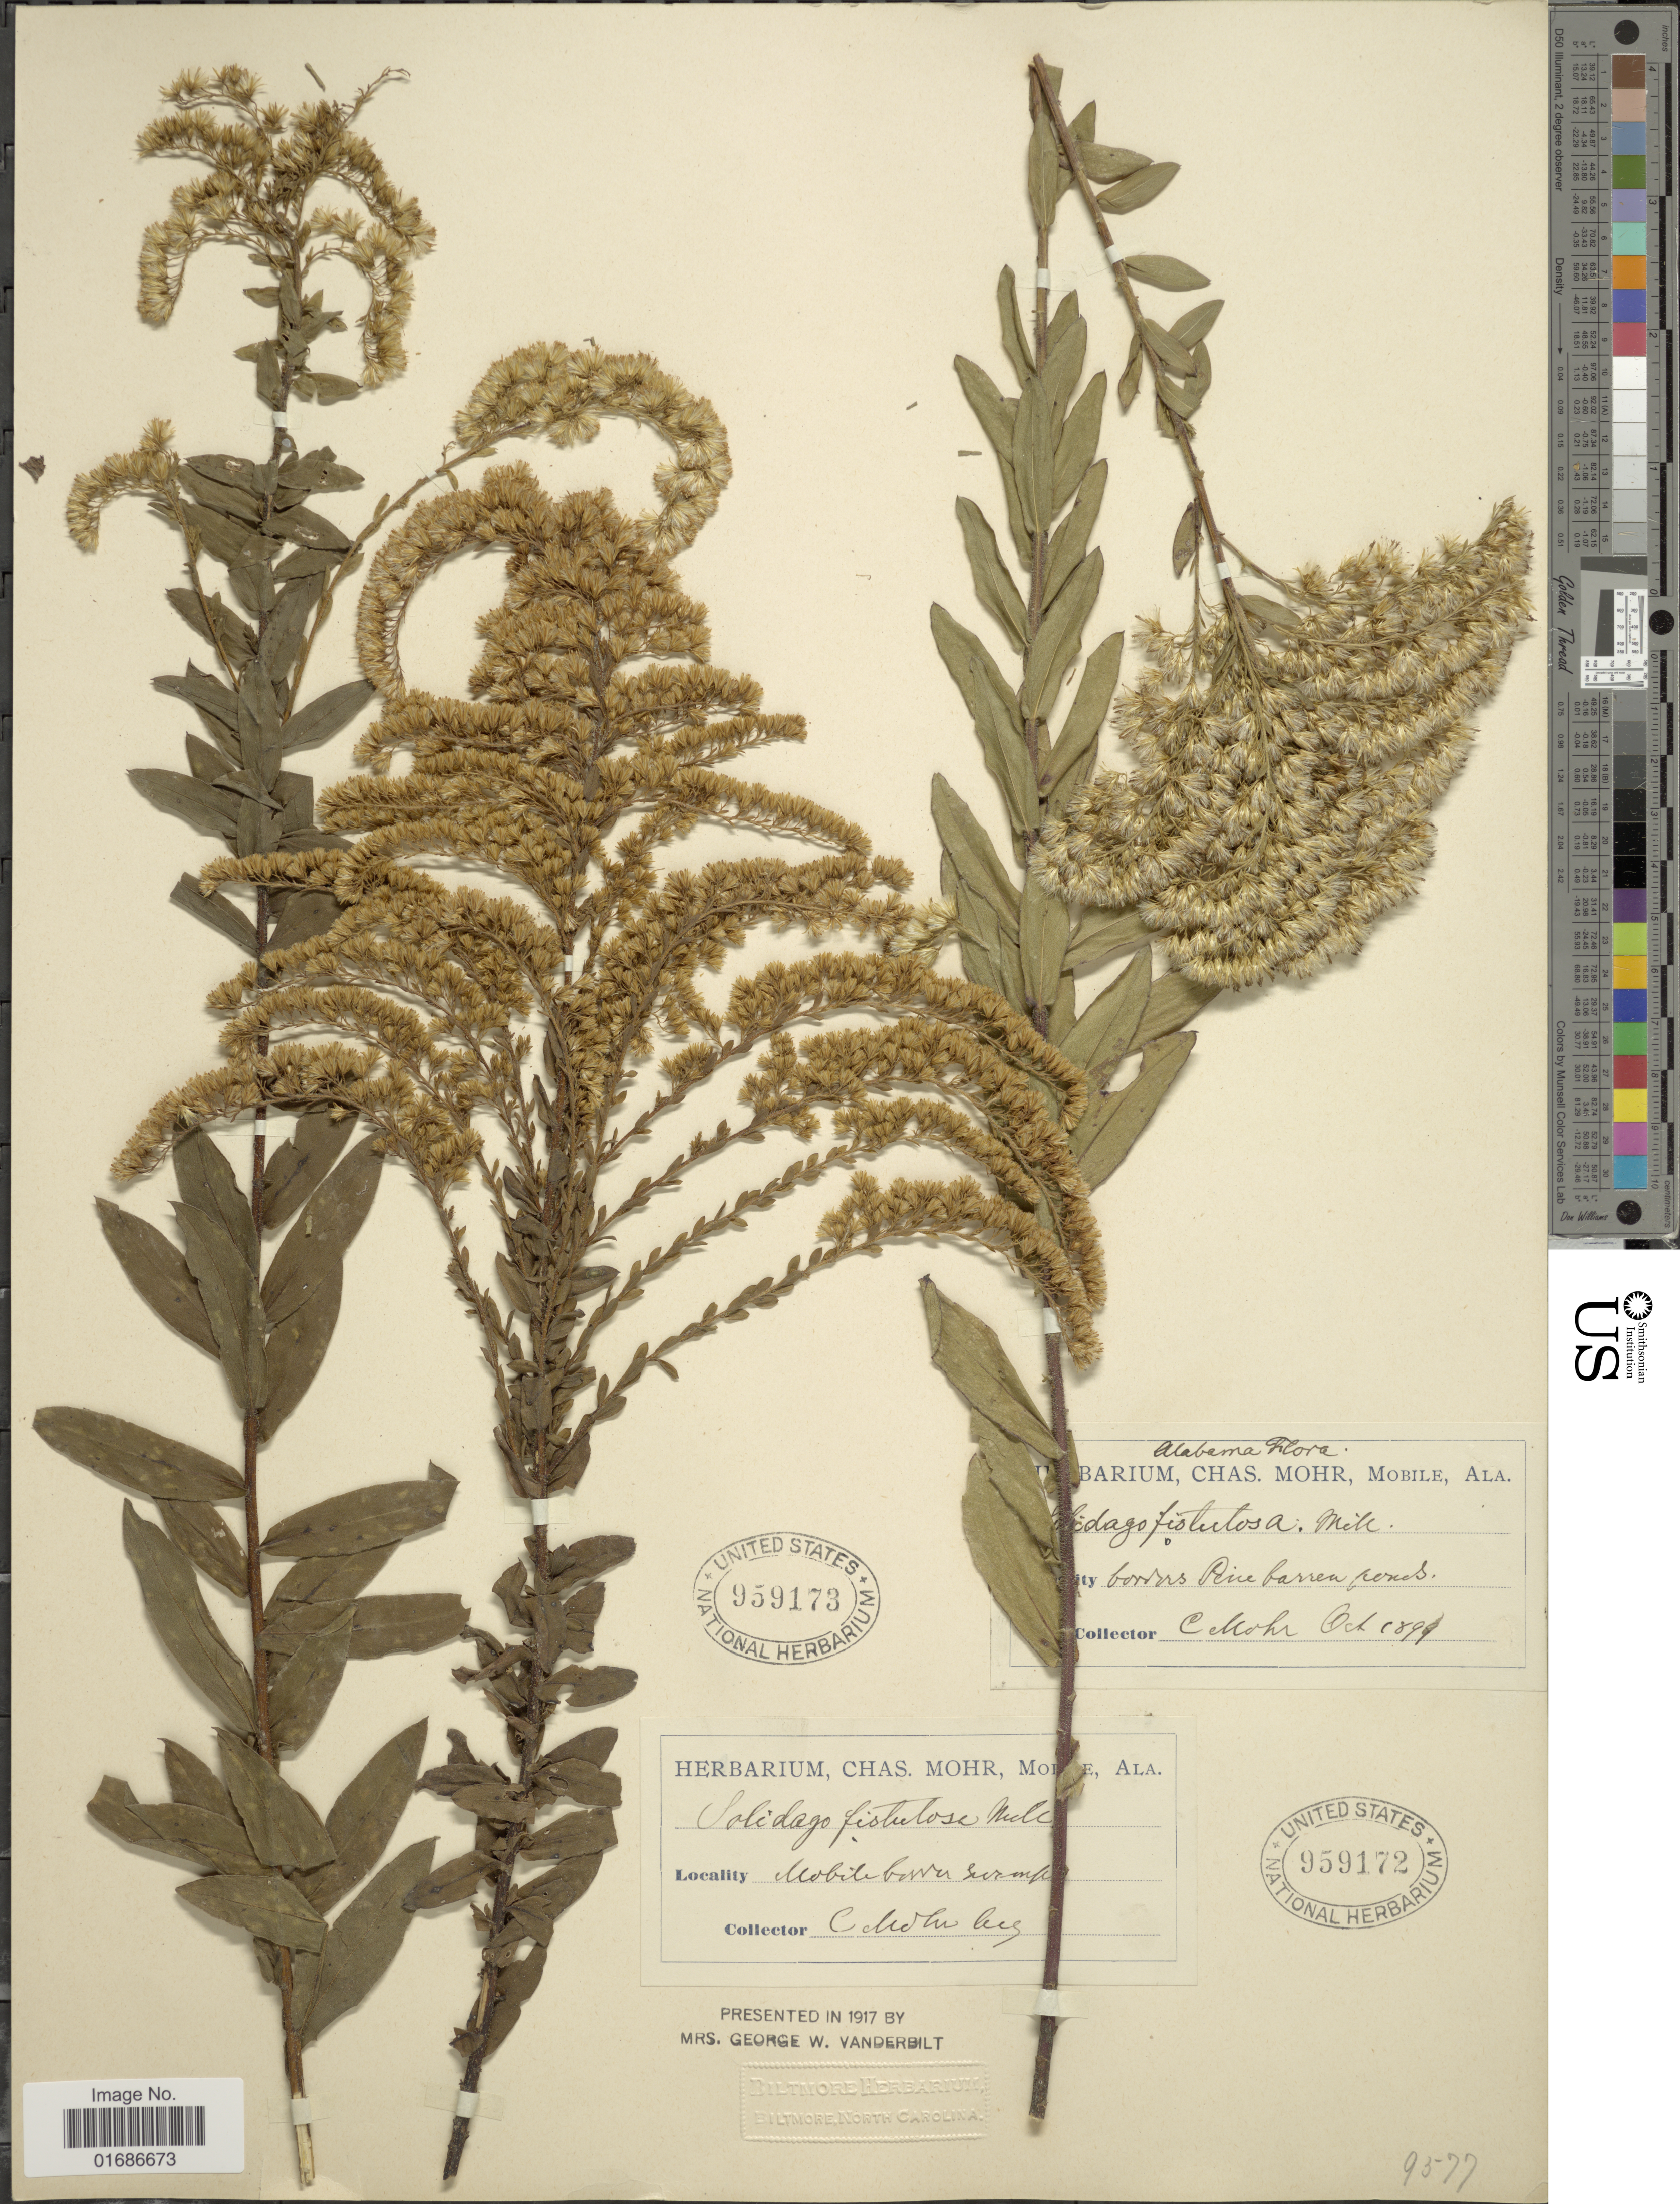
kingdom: Plantae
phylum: Tracheophyta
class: Magnoliopsida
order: Asterales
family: Asteraceae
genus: Solidago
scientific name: Solidago fistulosa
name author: Mill.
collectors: C. T. Mohr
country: United States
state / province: Alabama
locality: Mobile barra swamps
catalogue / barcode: US 959172-2